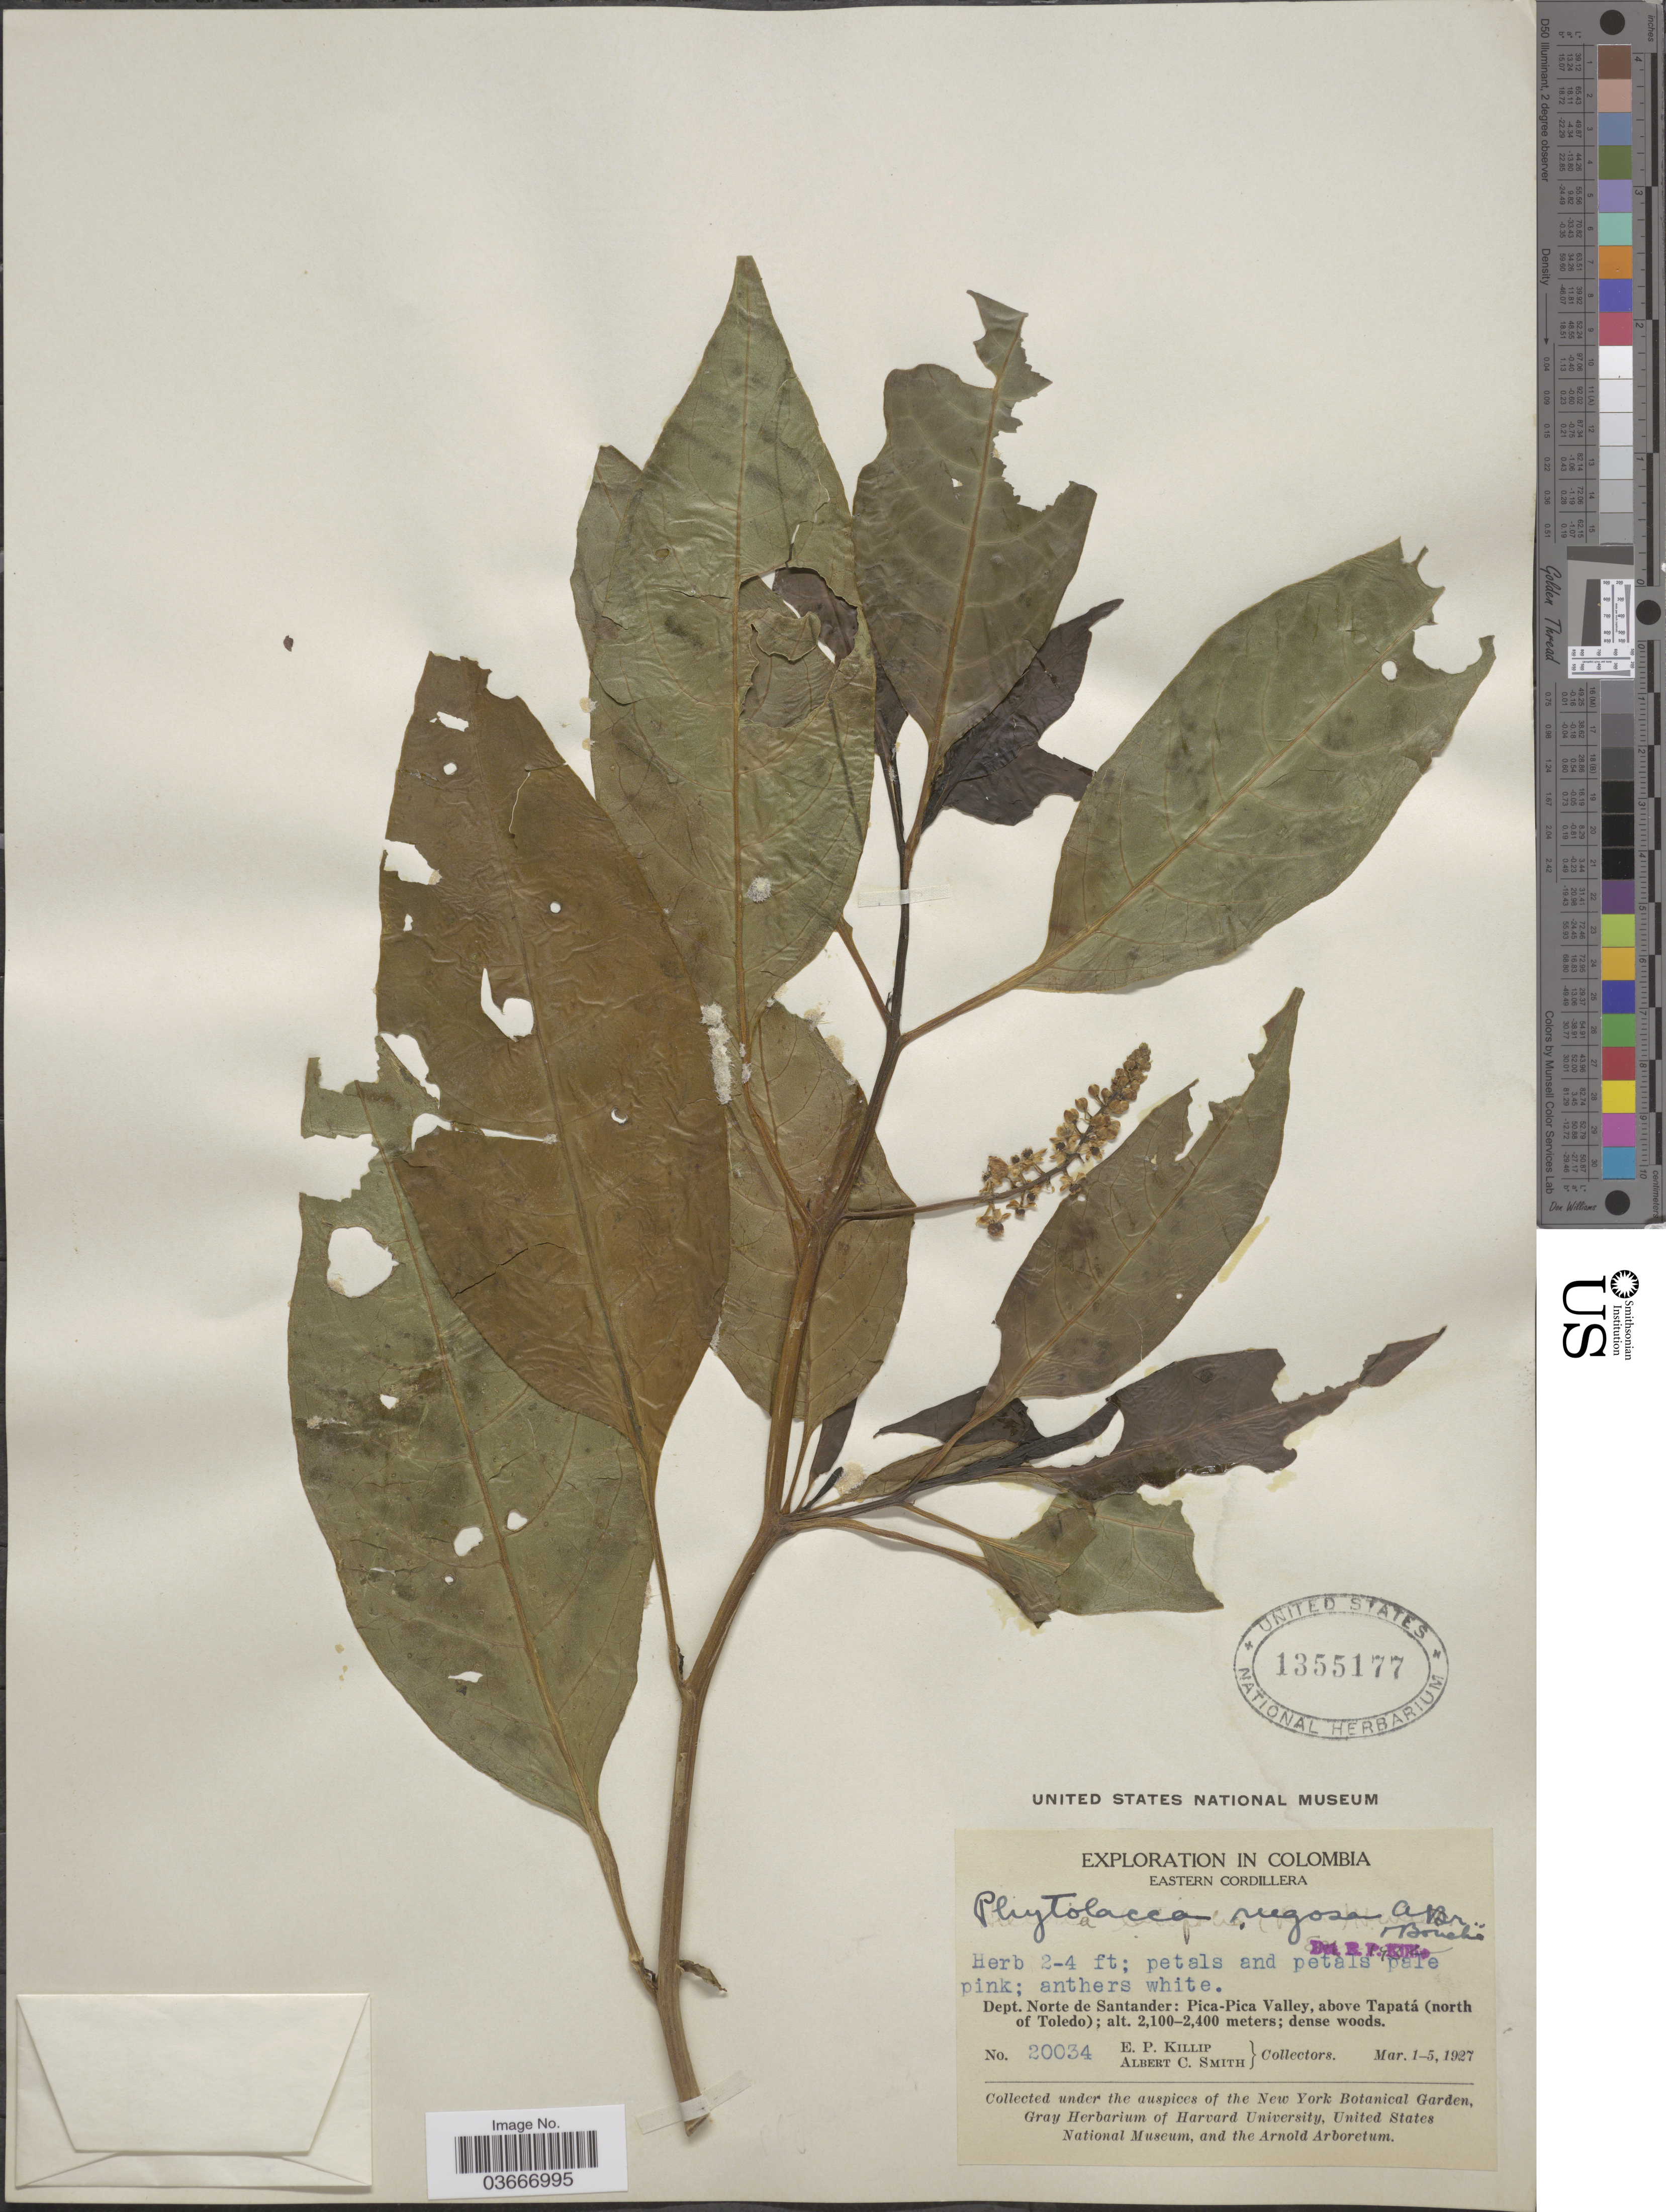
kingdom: Plantae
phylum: Tracheophyta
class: Magnoliopsida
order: Caryophyllales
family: Phytolaccaceae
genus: Phytolacca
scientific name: Phytolacca rugosa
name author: A. Braun & C.D. Bouché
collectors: E. P. Killip & A. C. Smith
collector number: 20034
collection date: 1927-03-01/1927-03-05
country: Colombia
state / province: Norte de Santander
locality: Eastern Cordillera. Dept. Norte de Santander: Pica-Pica Valley, above Tapatá (north of Toledo).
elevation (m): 2100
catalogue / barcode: US 1355177